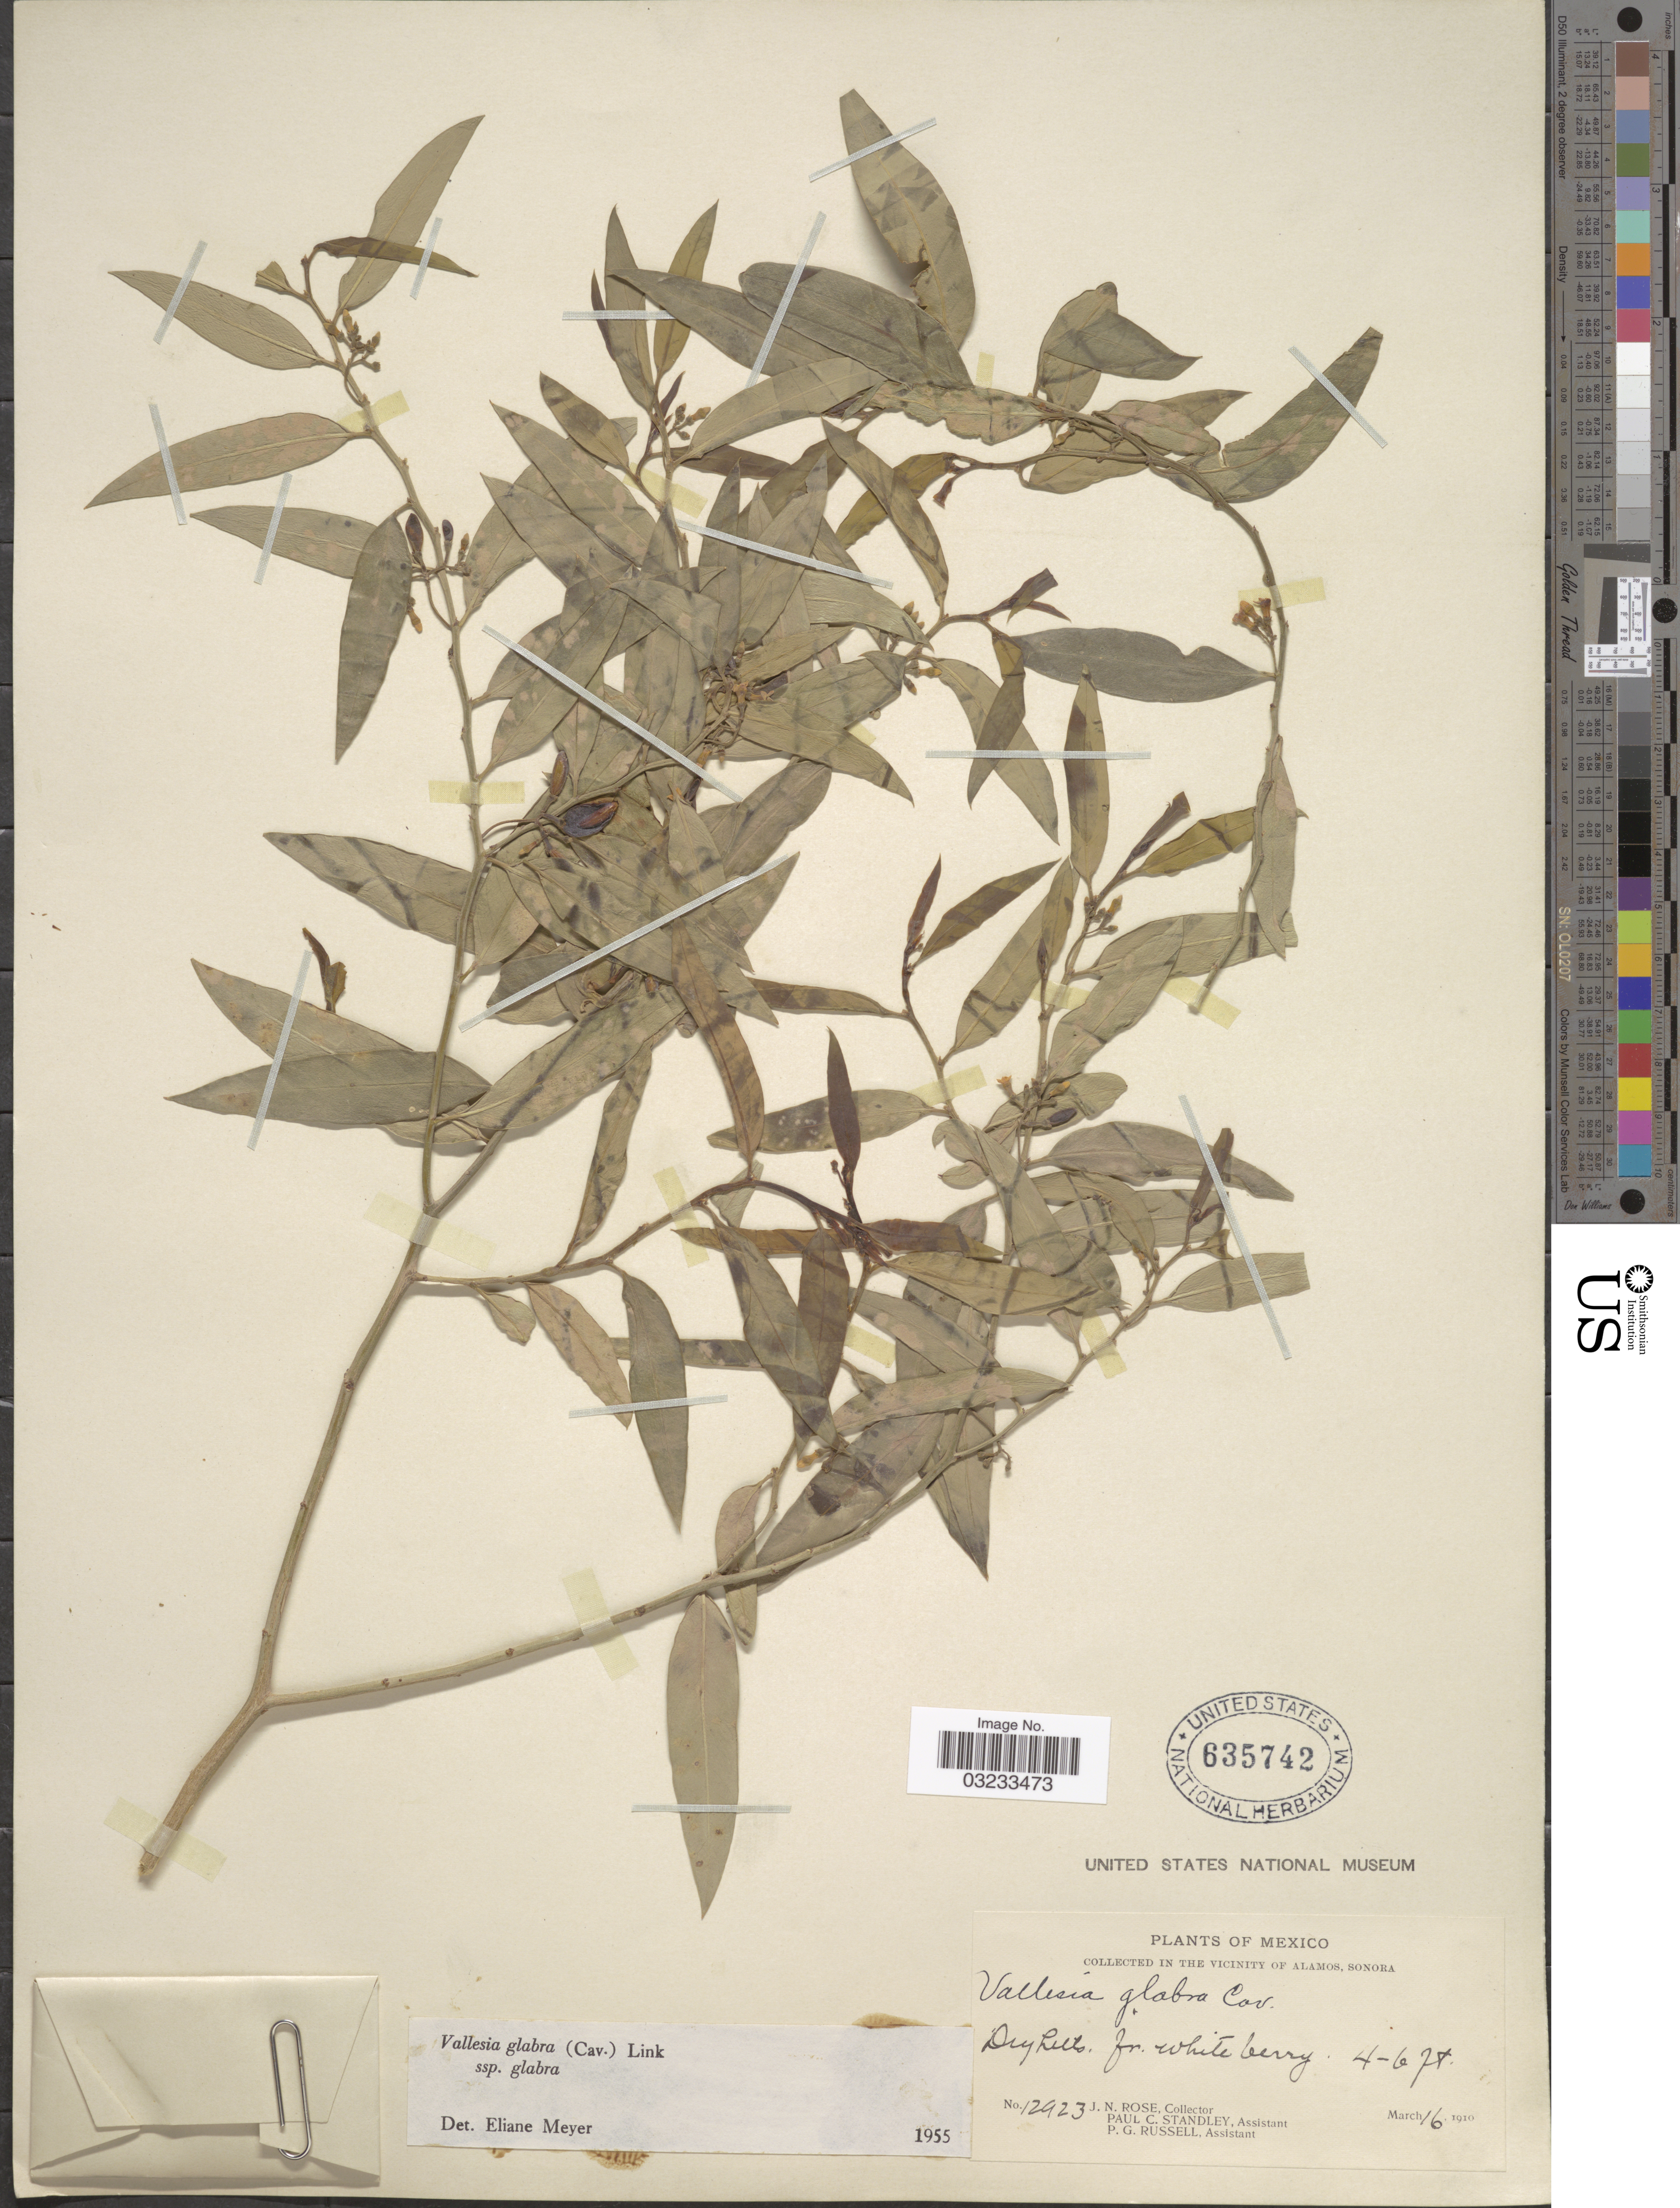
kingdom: Plantae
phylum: Tracheophyta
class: Magnoliopsida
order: Gentianales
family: Apocynaceae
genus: Vallesia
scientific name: Vallesia glabra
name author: (Cav.) Link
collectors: J. N. Rose, P. C. Standley & P. G. Russell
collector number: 12923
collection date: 1910-03-16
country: Mexico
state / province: Sonora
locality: In The Vicinity of Alamos, Sonora,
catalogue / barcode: US 635742